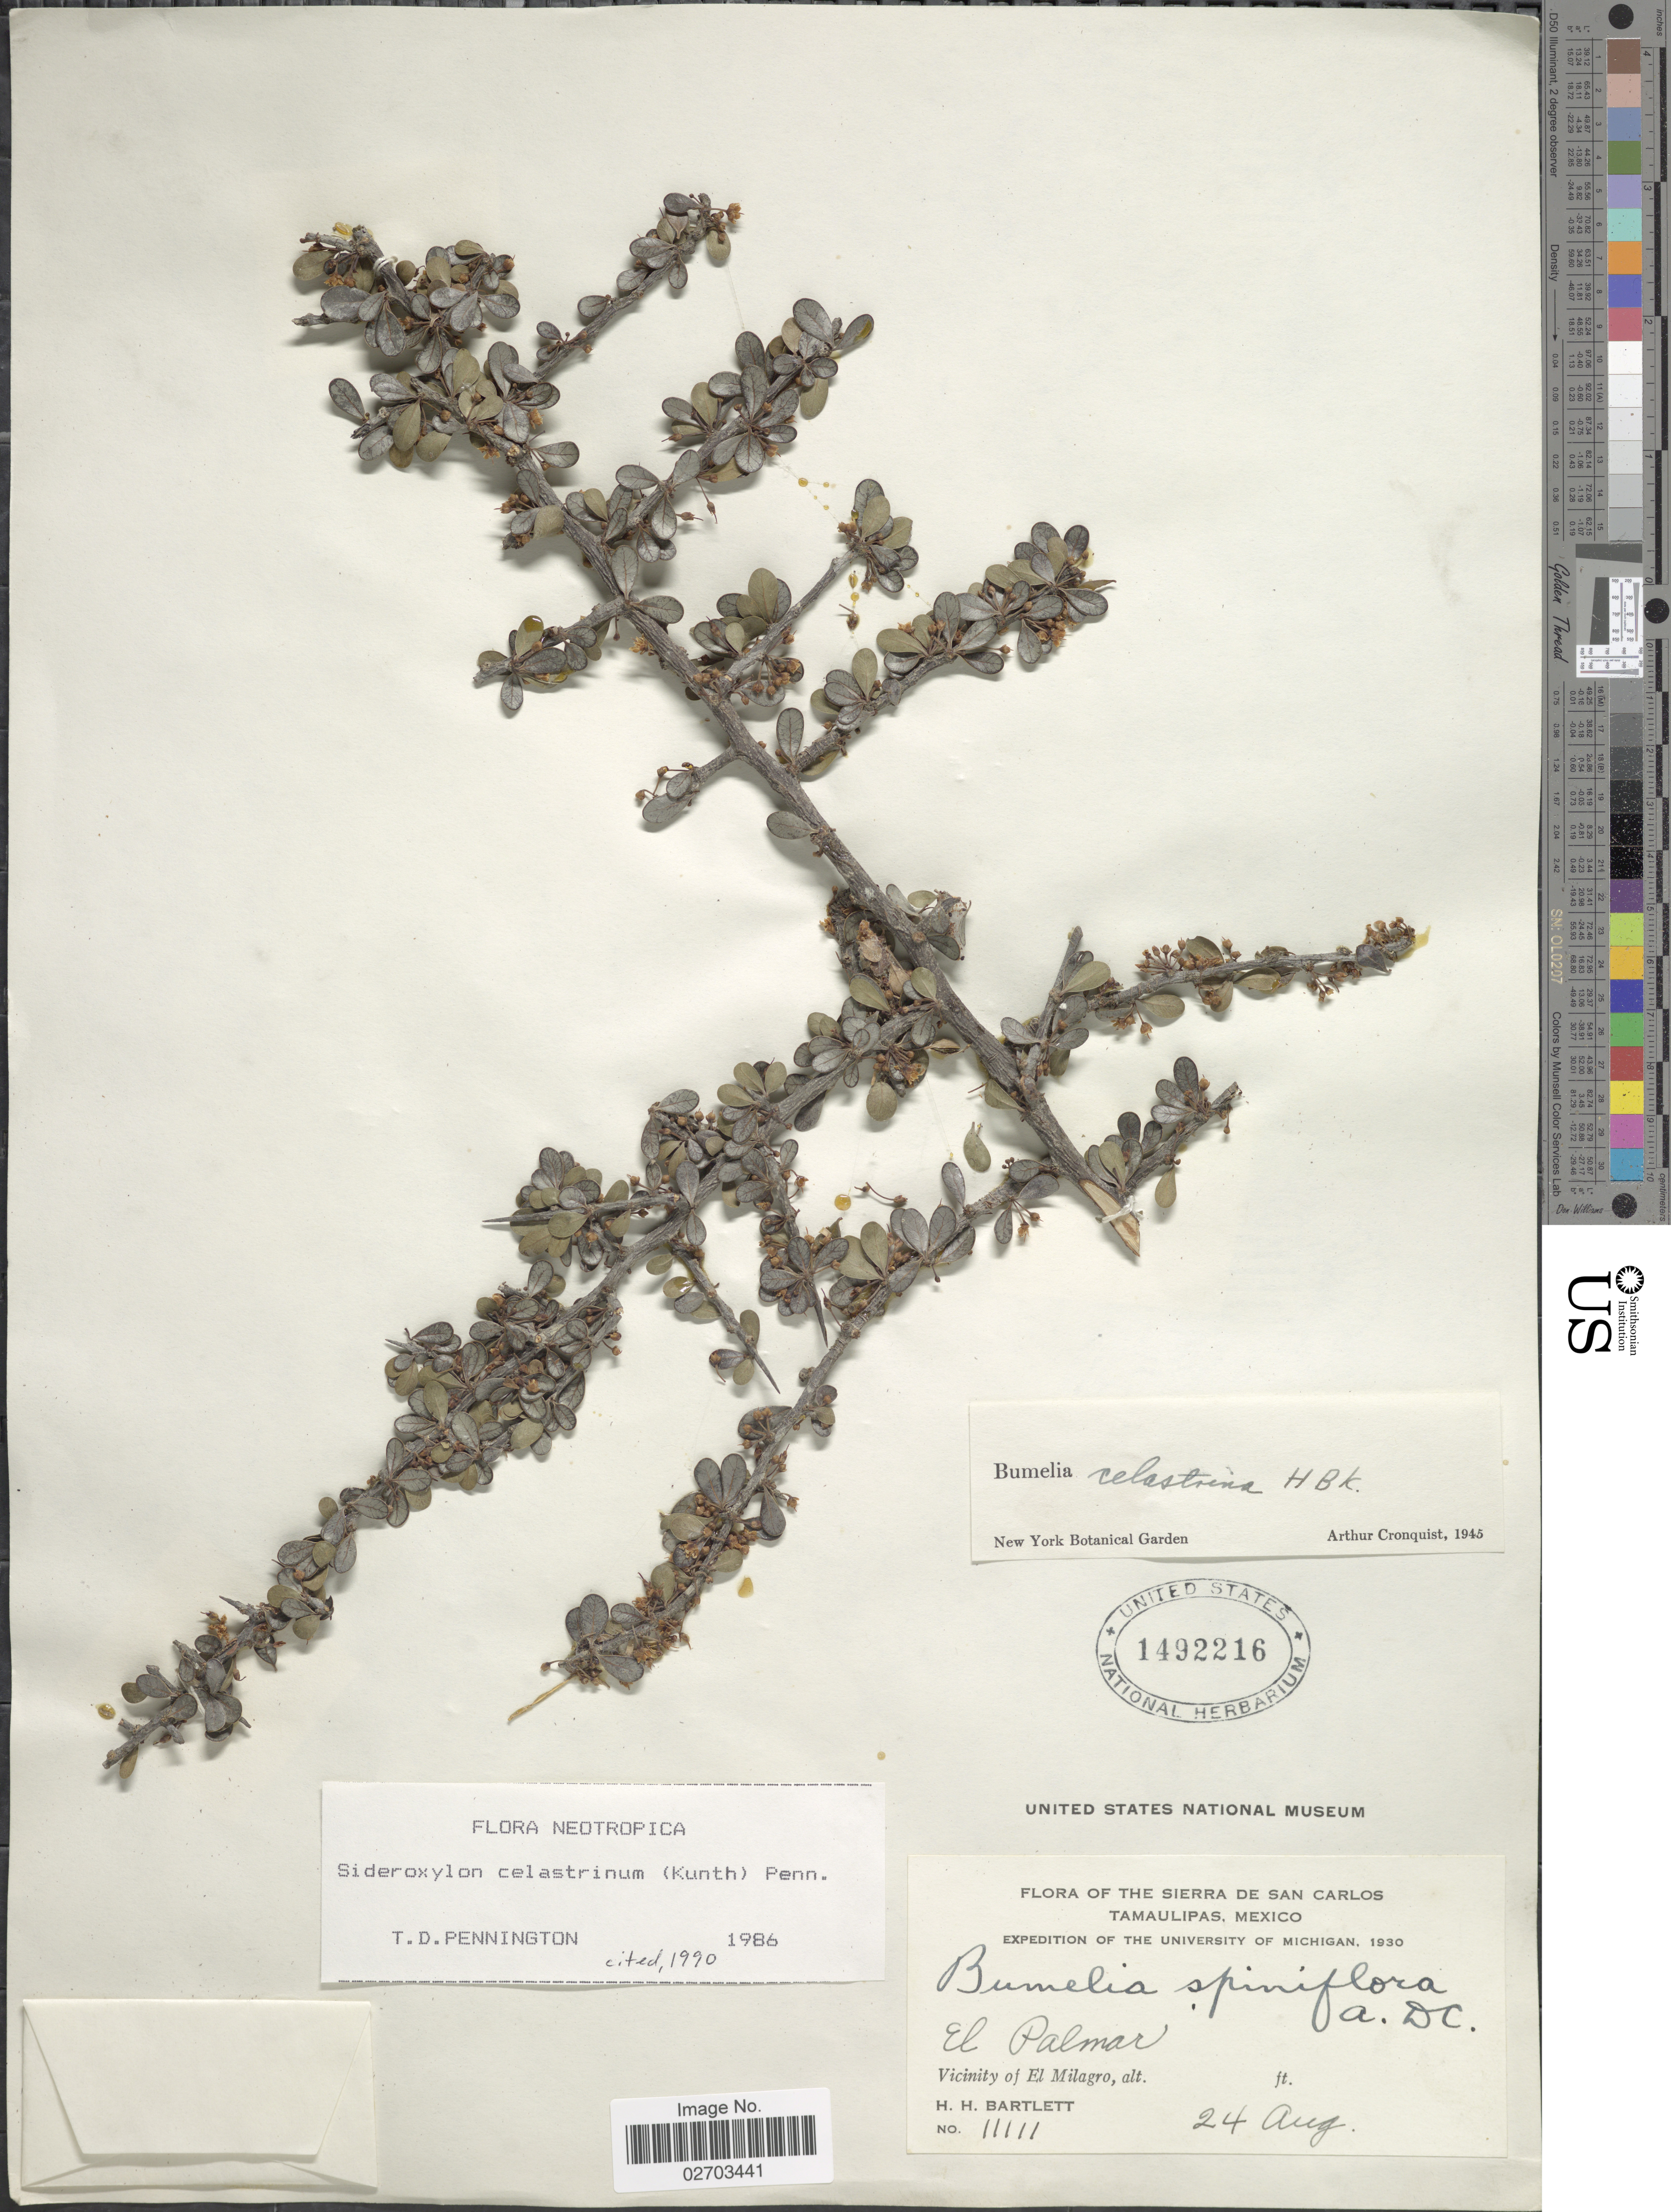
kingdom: Plantae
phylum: Tracheophyta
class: Magnoliopsida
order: Ericales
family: Sapotaceae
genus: Sideroxylon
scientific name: Sideroxylon celastrinum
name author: (Kunth) T.D. Penn.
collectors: H. H. Bartlett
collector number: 11111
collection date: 1930-08-24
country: Mexico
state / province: Tamaulipas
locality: The Sierra de San Carlos, El Palmar, Vicinity of El Milagro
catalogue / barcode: US 1492216